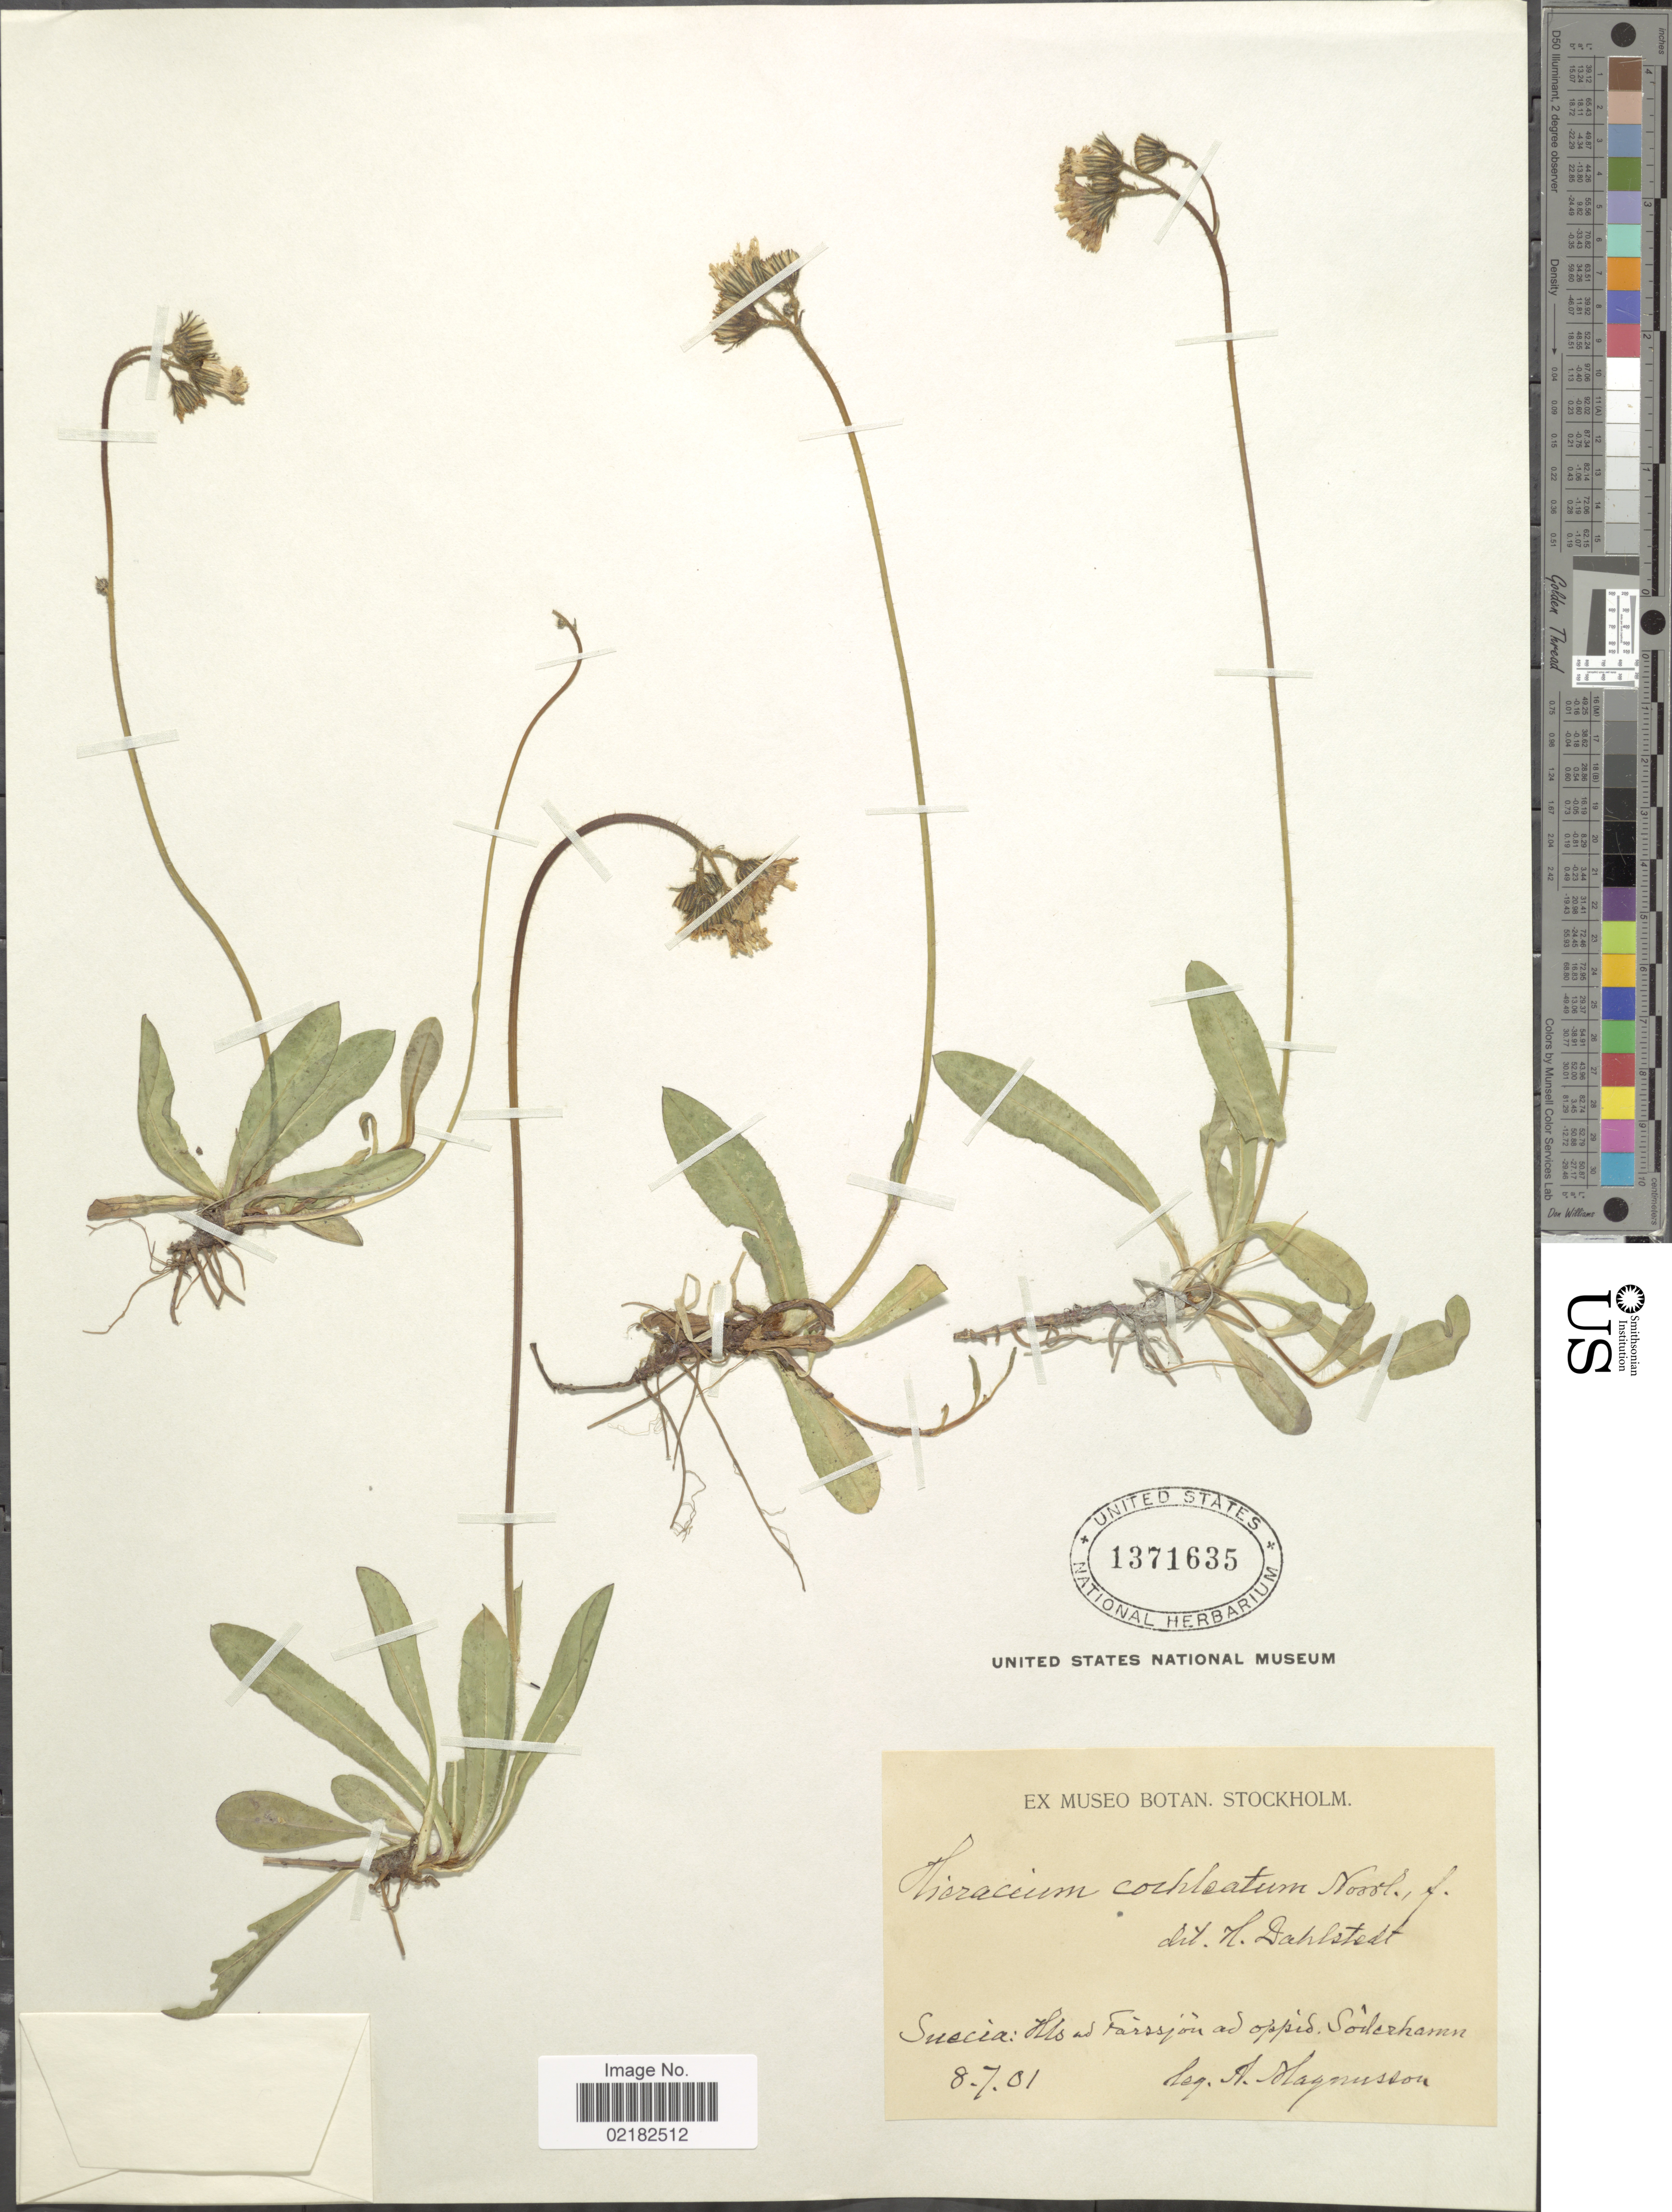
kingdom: Plantae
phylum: Tracheophyta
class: Magnoliopsida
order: Asterales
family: Asteraceae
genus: Hieracium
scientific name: Hieracium cochleatum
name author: Norrlin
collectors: A. Magnusson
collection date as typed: Transcribed d/m/y: 8/7/01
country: Sweden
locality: Suecia, Hls ad Färssjön ad oppid. Söderhamn.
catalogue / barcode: US 1371635